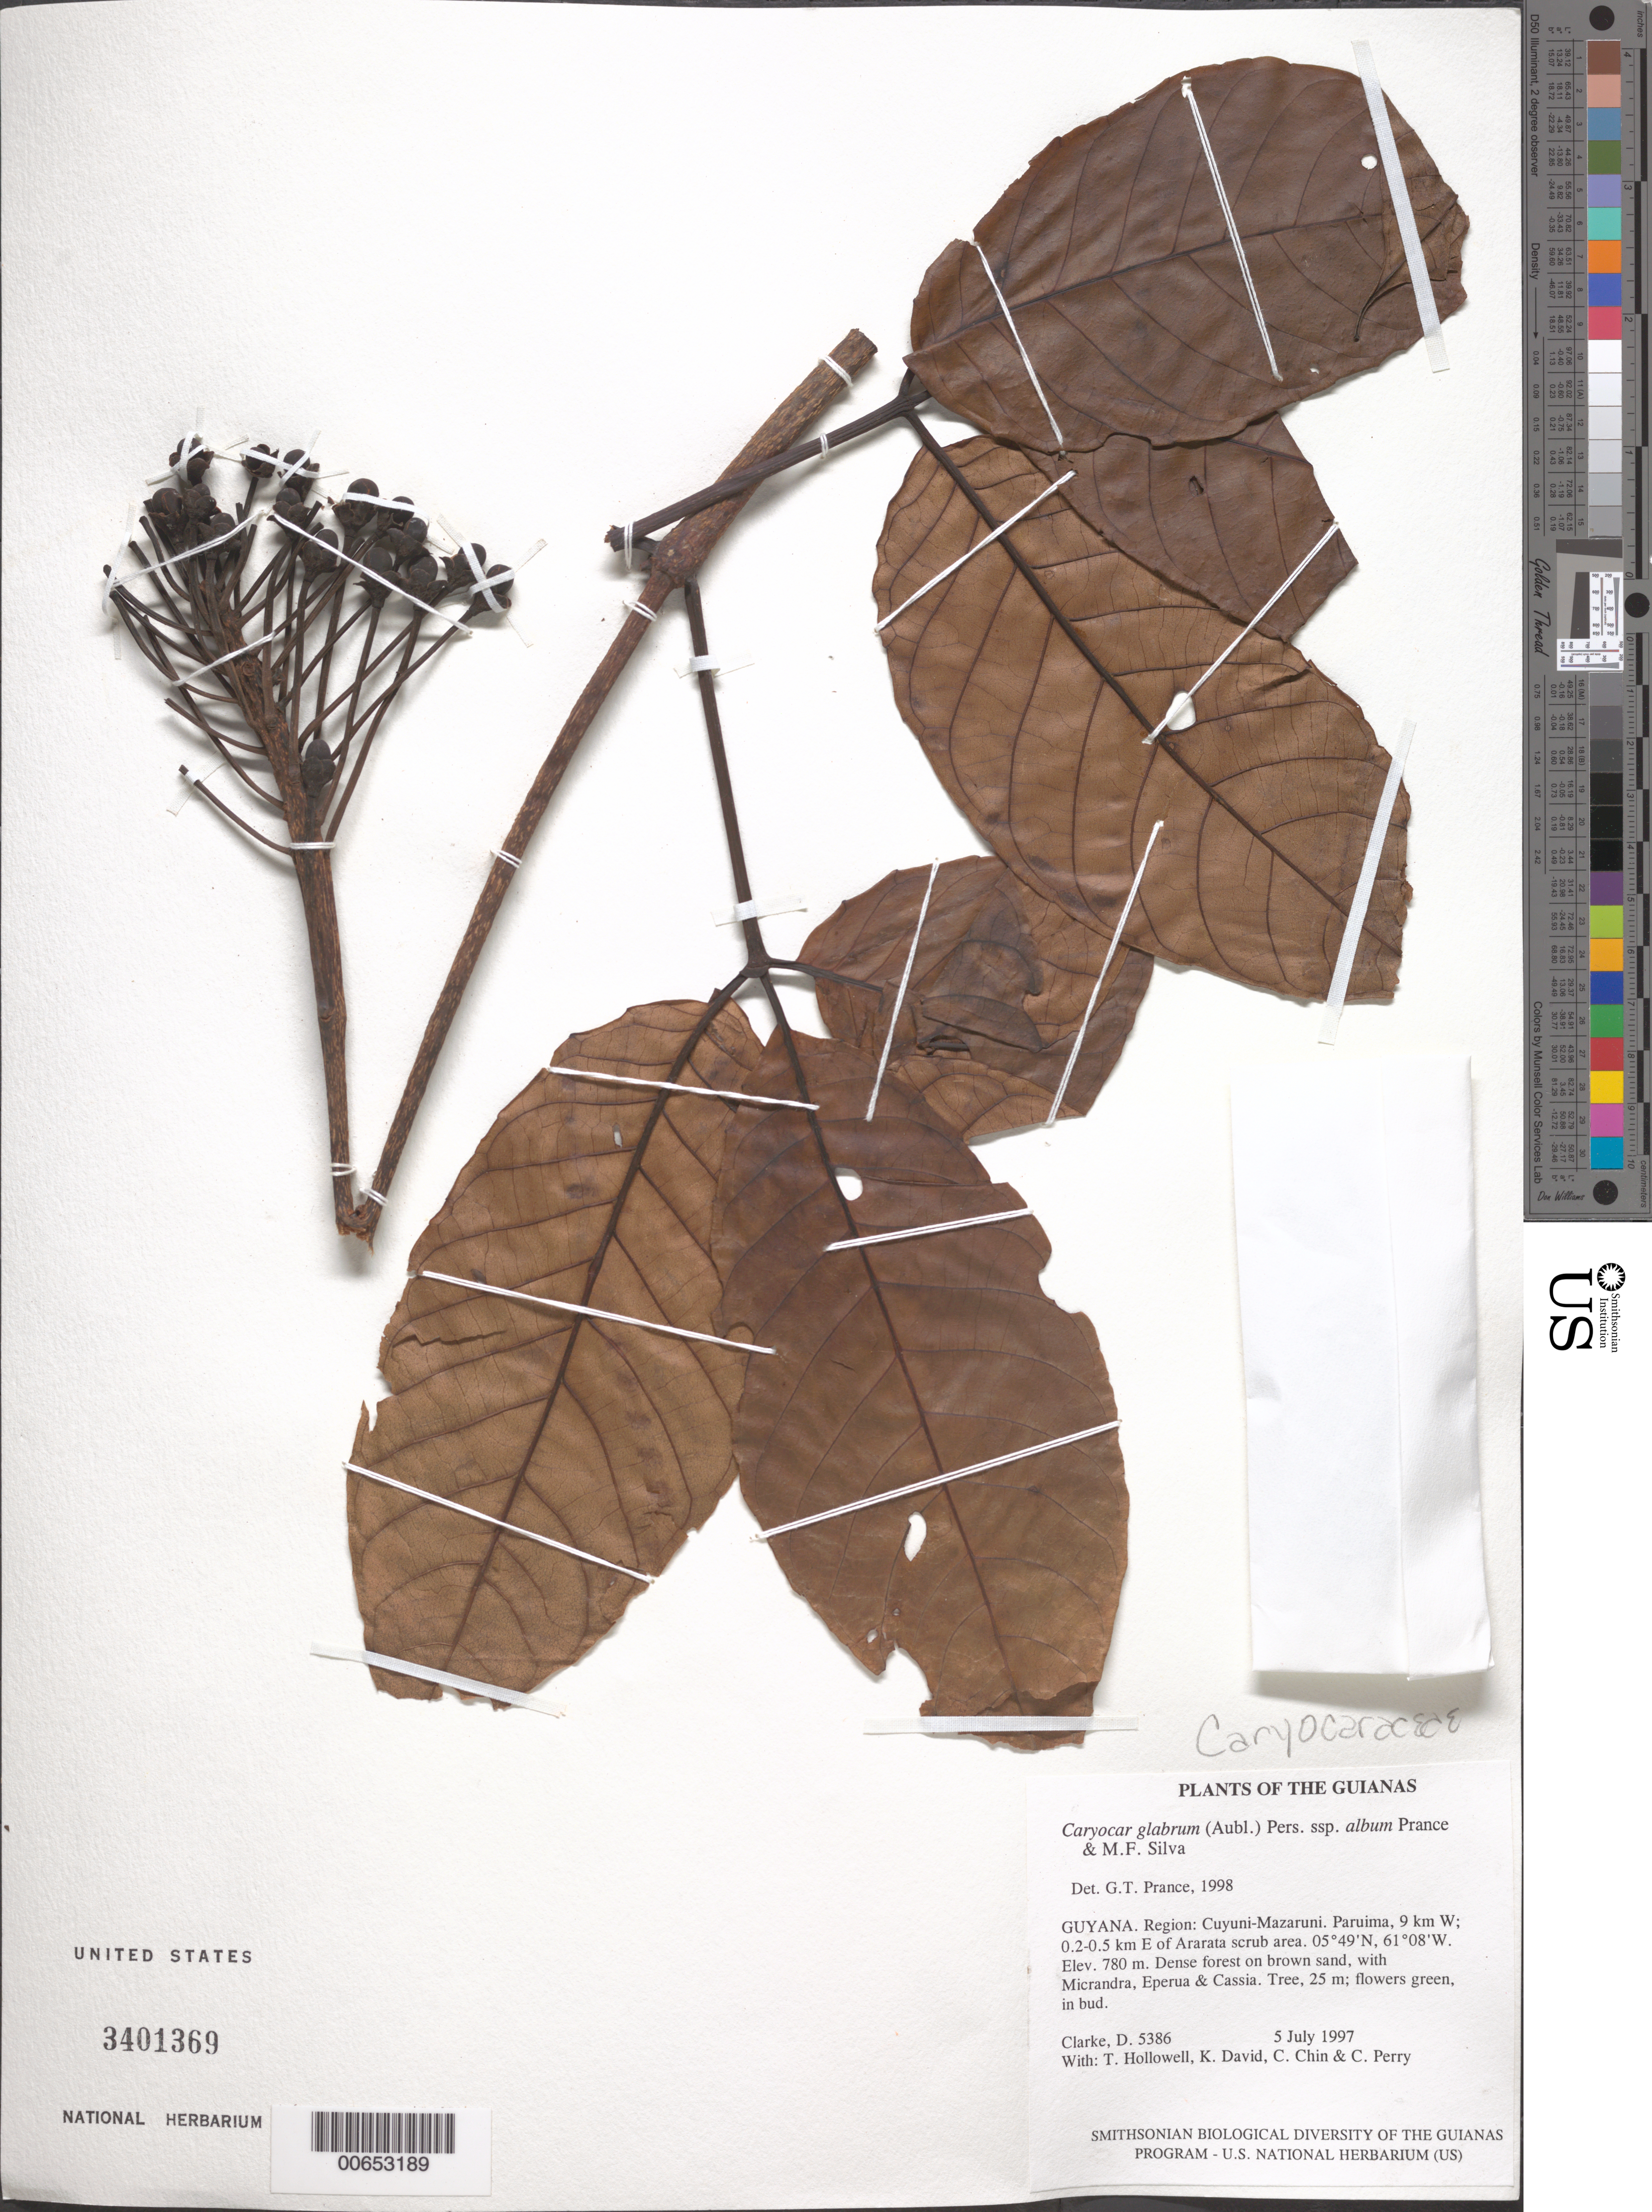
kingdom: Plantae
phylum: Tracheophyta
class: Magnoliopsida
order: Malpighiales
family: Caryocaraceae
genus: Caryocar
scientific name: Caryocar glabrum subsp. album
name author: Prance & M.F. Silva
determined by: Prance, G. T.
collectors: H. D. Clarke, T. Hollowell, K. David, C. Chin & C. Perry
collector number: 5386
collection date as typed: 5 July 1997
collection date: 1997-07-05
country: Guyana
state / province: Cuyuni-Mazaruni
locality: Paruima, 9 km W; 0.2-0.5 km E of Ararata scrub area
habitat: Dense forest on brown sand, with Micrandra, Eperua & Cassia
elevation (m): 780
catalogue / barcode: US 3401369